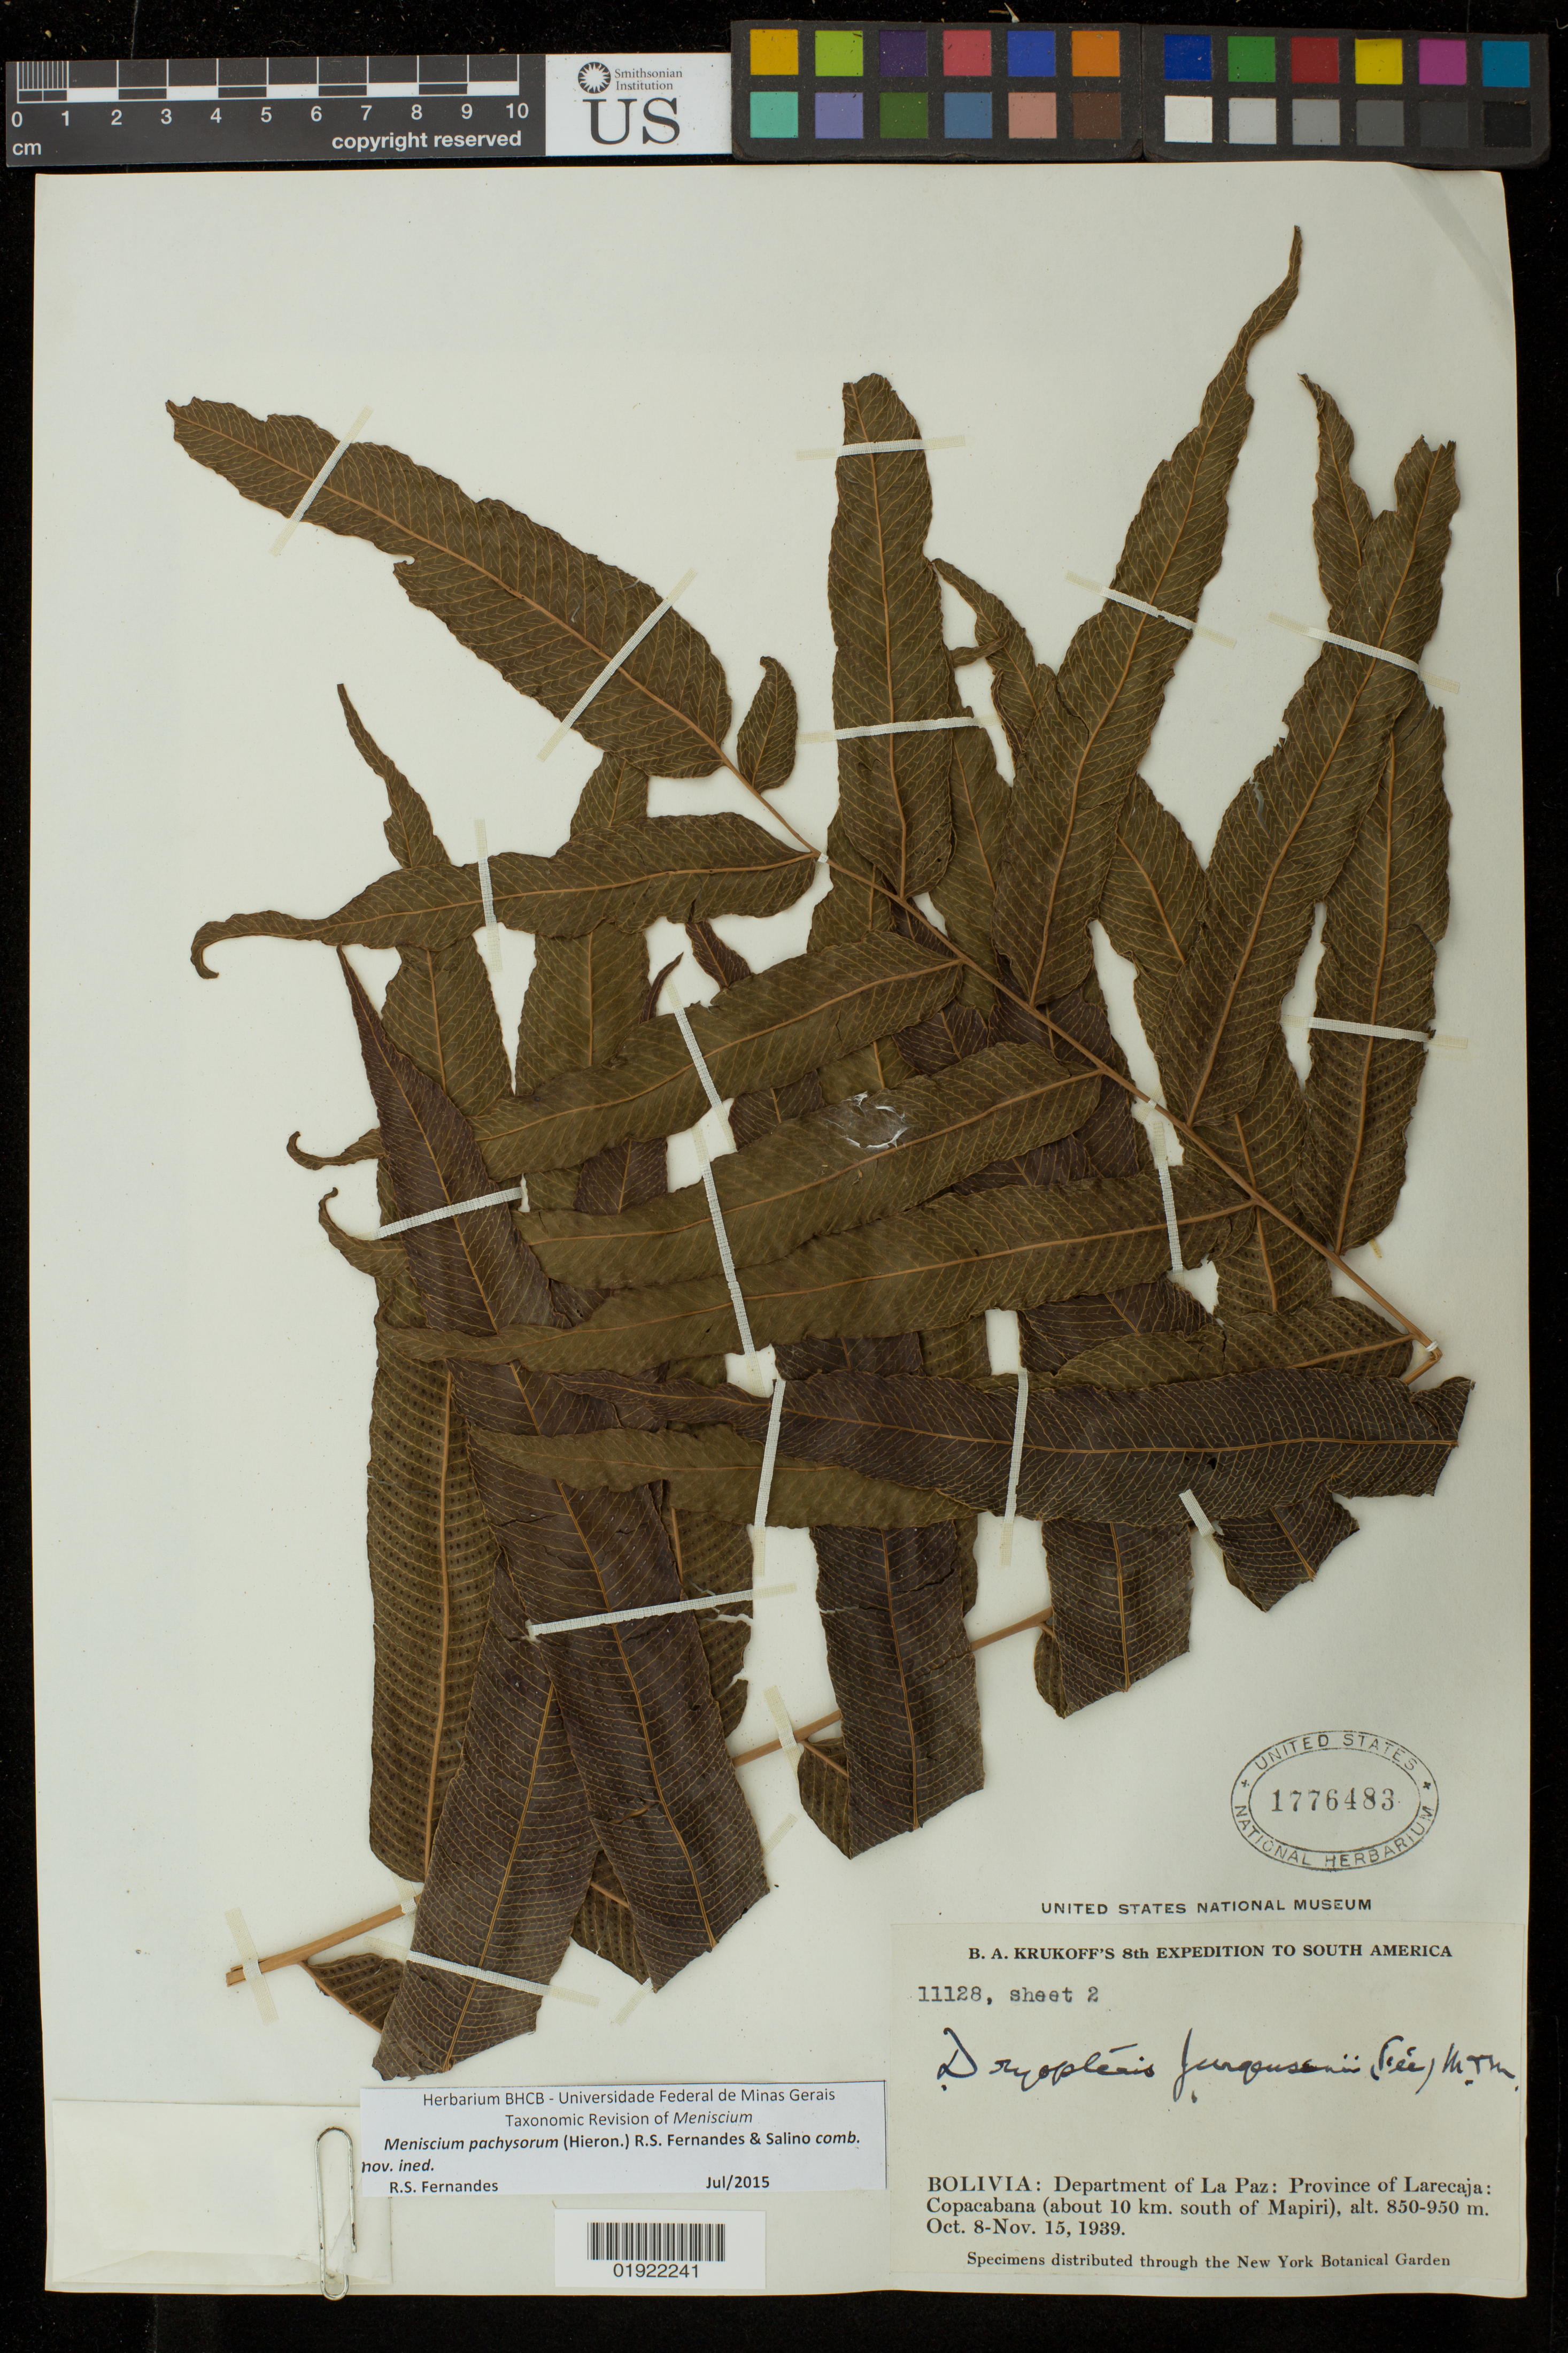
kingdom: Plantae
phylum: Tracheophyta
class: Polypodiopsida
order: Polypodiales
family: Thelypteridaceae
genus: Meniscium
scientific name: Meniscium pachysorum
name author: (Hieron.) Fernandes & Salino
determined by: Fernandes, R. S.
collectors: B. A. Krukoff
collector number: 11128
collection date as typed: Oct. 8-Nov. 15, 1939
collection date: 1939-10-08/1939-11-15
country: Bolivia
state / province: La Páz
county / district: Larecaja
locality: Copacabana (about 10 km. south of Mapiri)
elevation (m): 850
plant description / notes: Sheet 2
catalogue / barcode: US 1776483